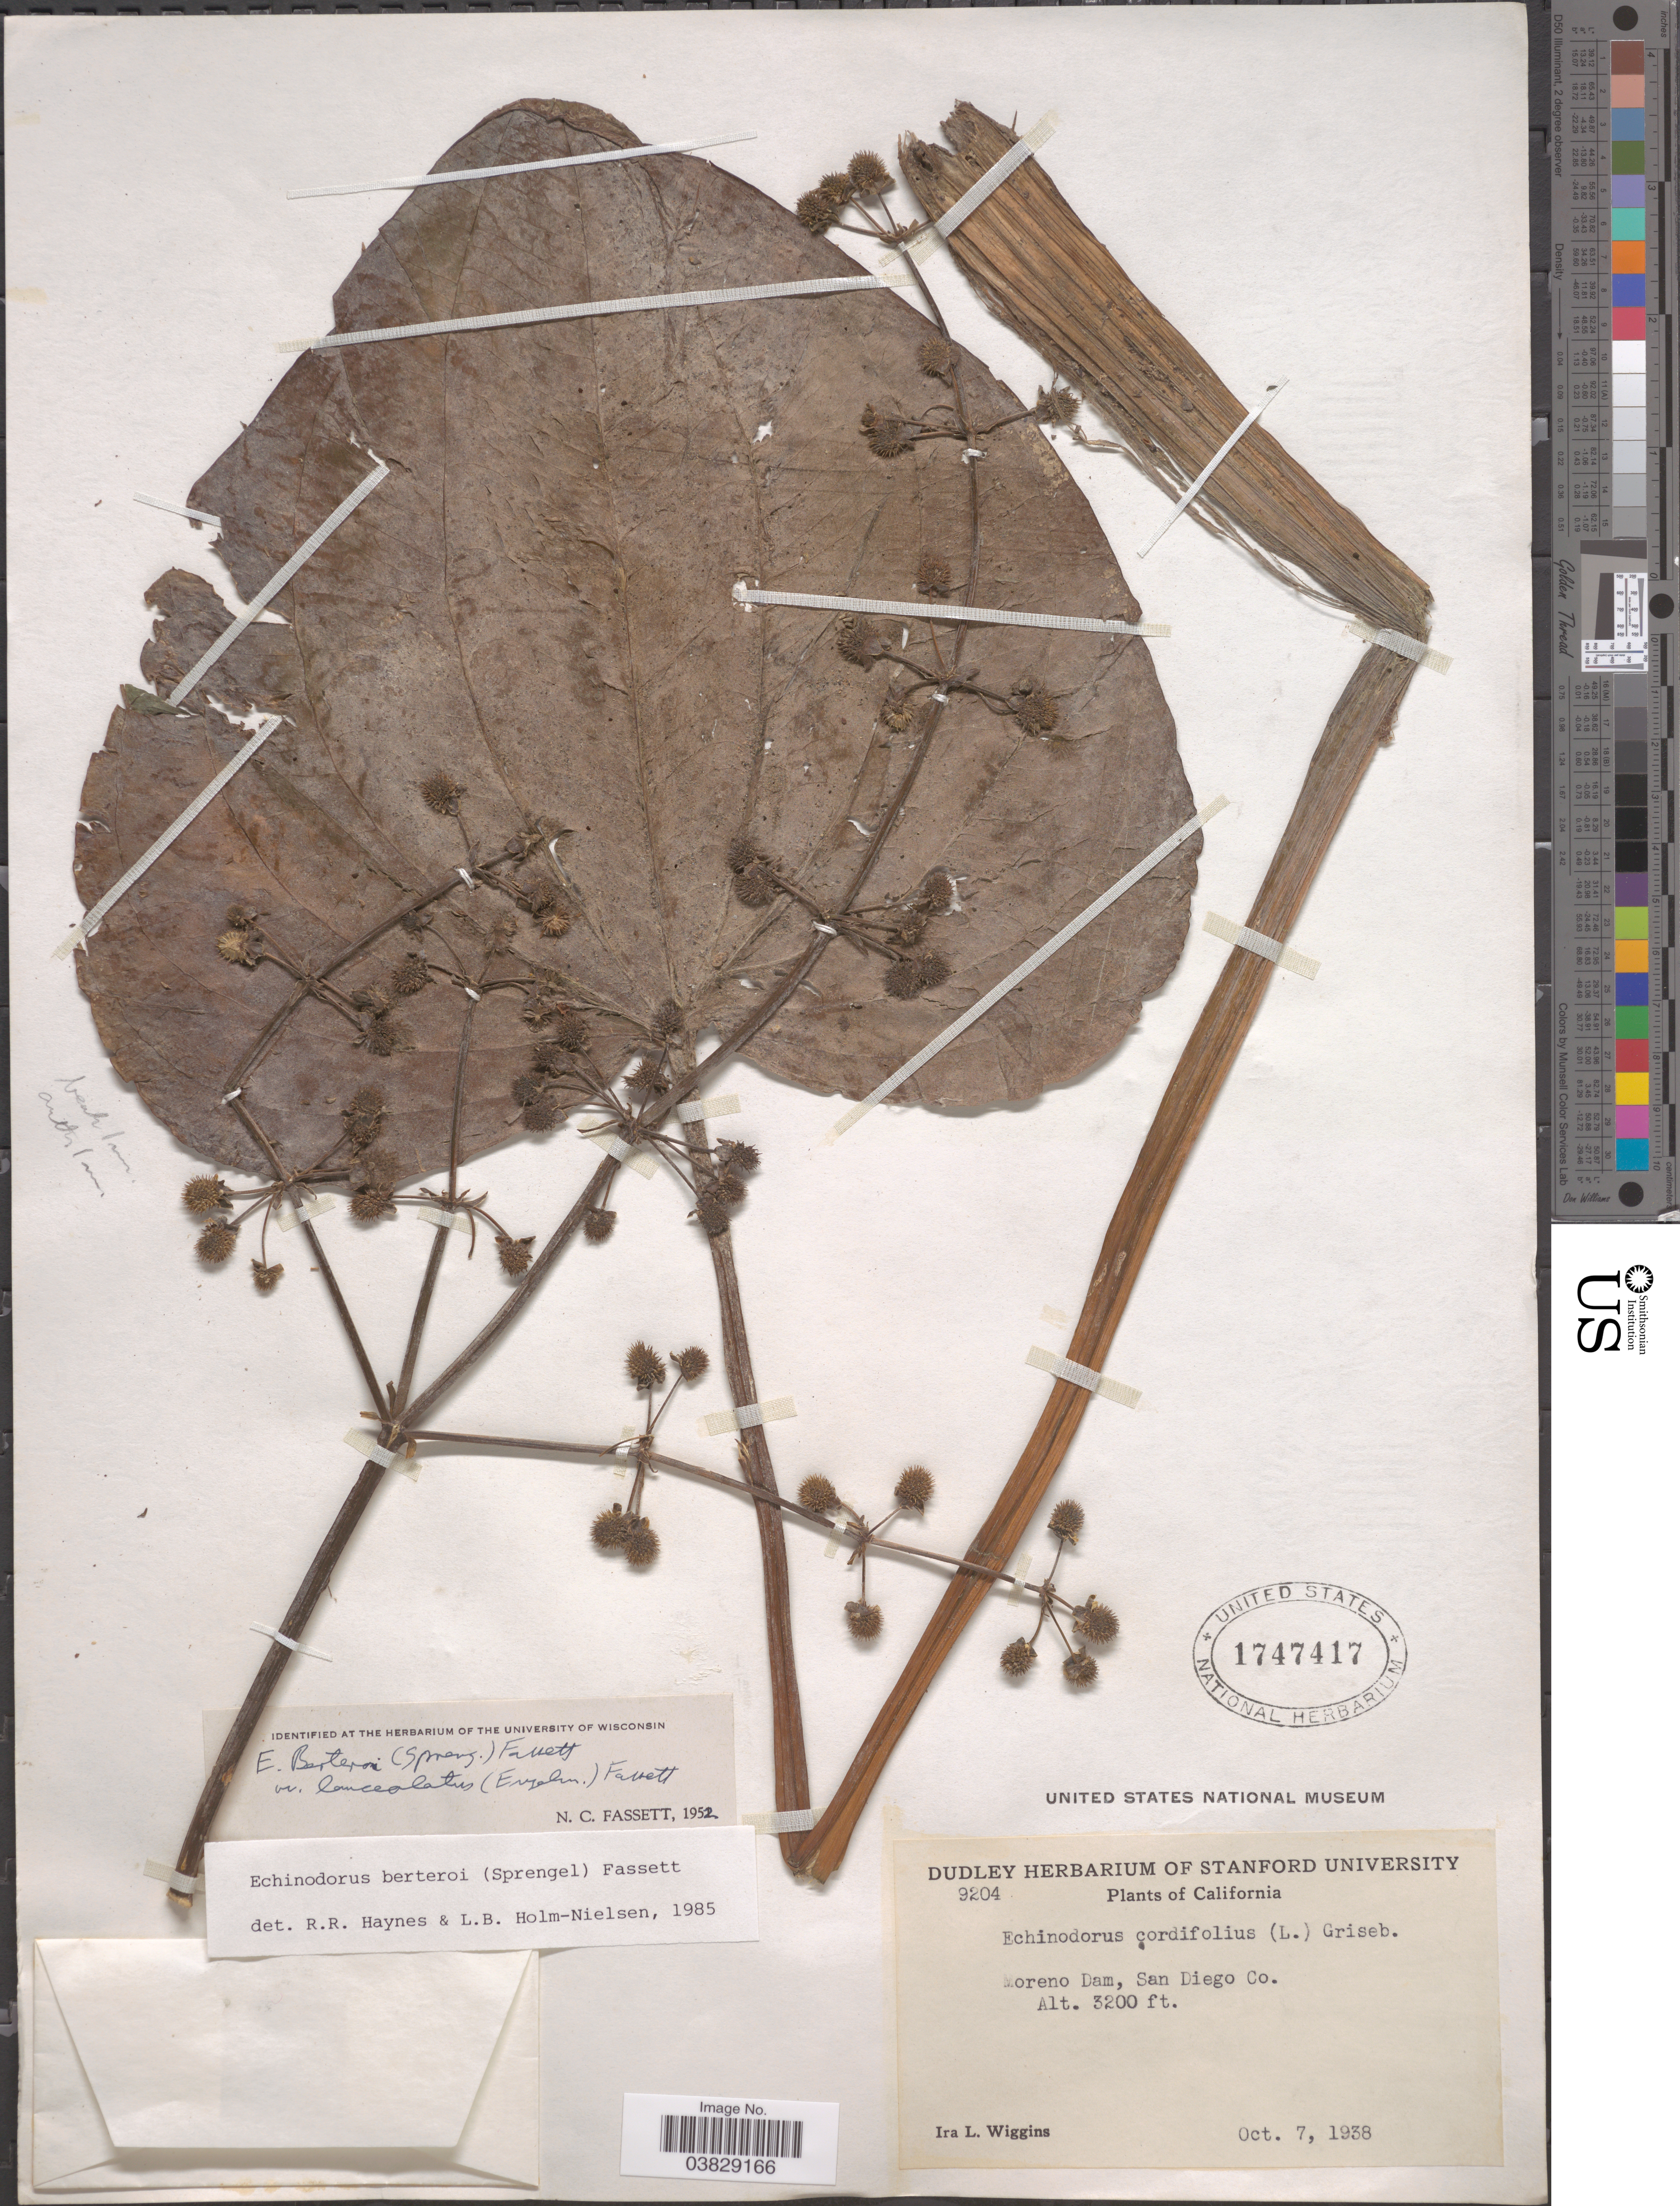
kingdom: Plantae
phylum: Tracheophyta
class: Liliopsida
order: Alismatales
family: Alismataceae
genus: Echinodorus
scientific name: Echinodorus berteroi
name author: (Spreng.) Fassett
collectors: I. L. Wiggins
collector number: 9204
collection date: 1938-10-07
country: United States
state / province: California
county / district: San Diego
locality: Moreno Dam, San Diego Co.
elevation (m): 975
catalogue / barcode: US 1747417